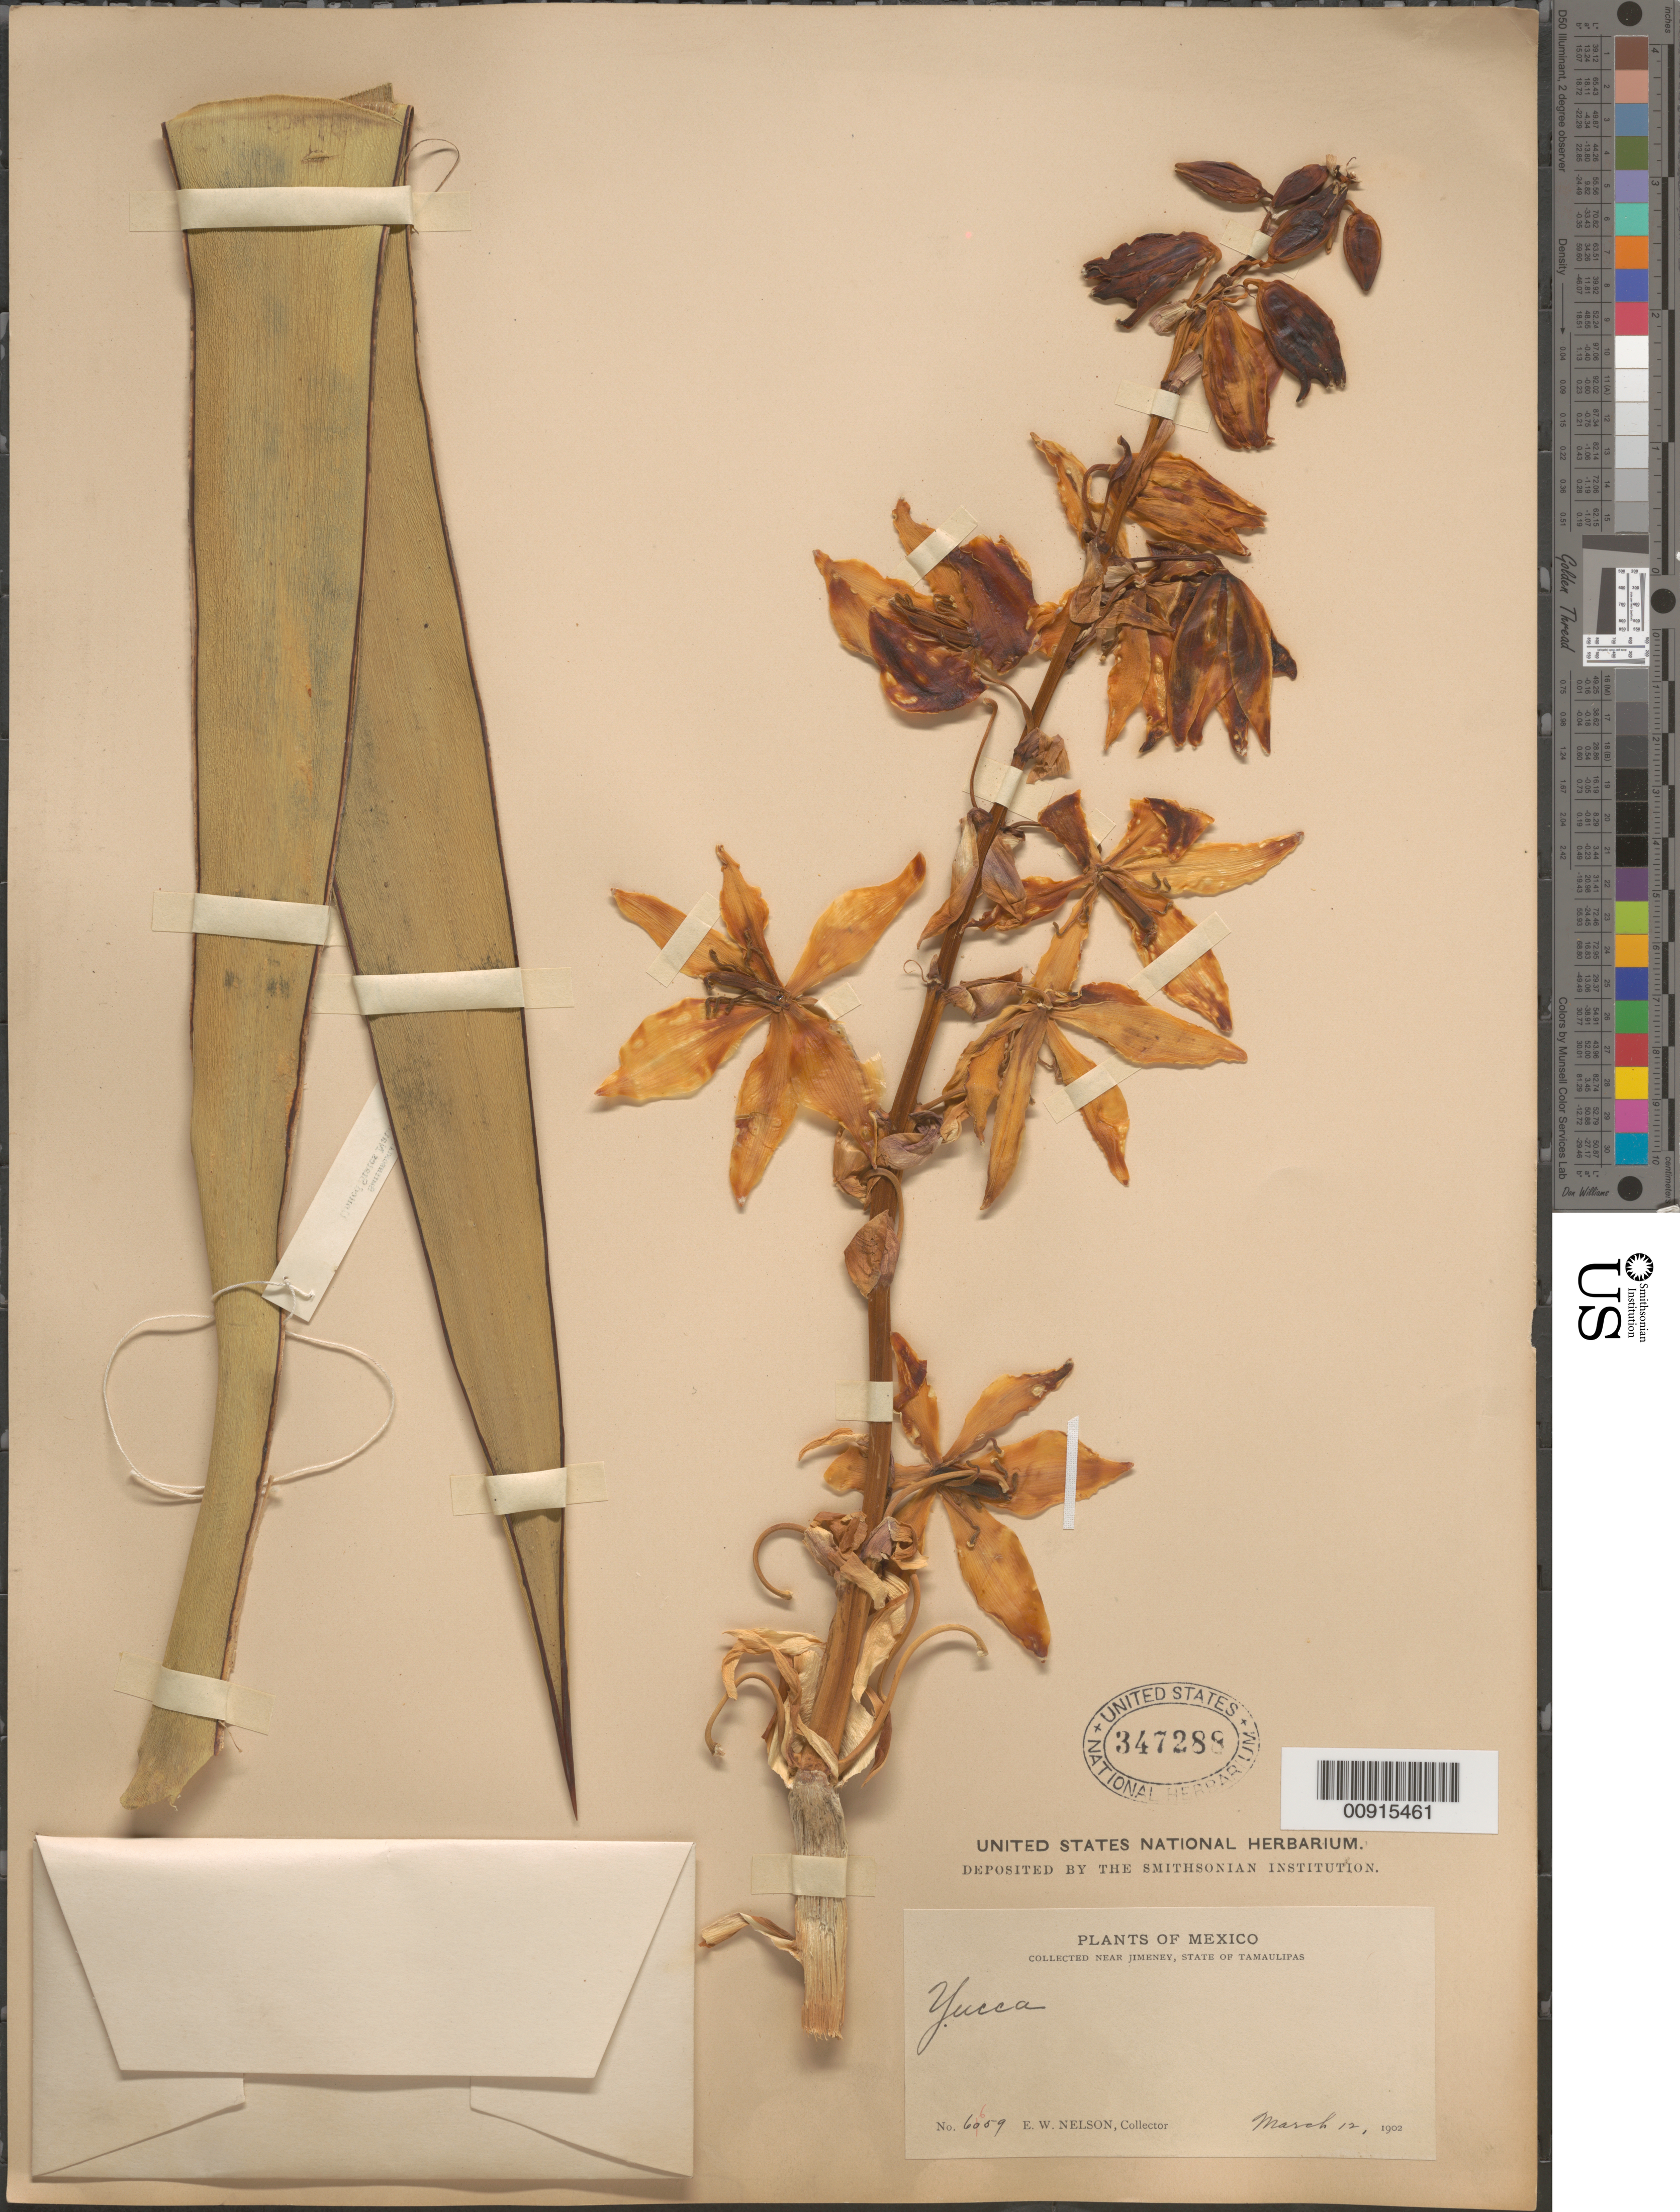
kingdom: Plantae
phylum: Tracheophyta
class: Liliopsida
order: Asparagales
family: Asparagaceae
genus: Yucca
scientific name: Yucca sp.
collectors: E. W. Nelson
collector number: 6659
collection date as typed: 12 Mar 1902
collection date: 1902-03-12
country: Mexico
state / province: Tamaulipas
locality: Near Jimeney, State of Tamaulipas.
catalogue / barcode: US 347288